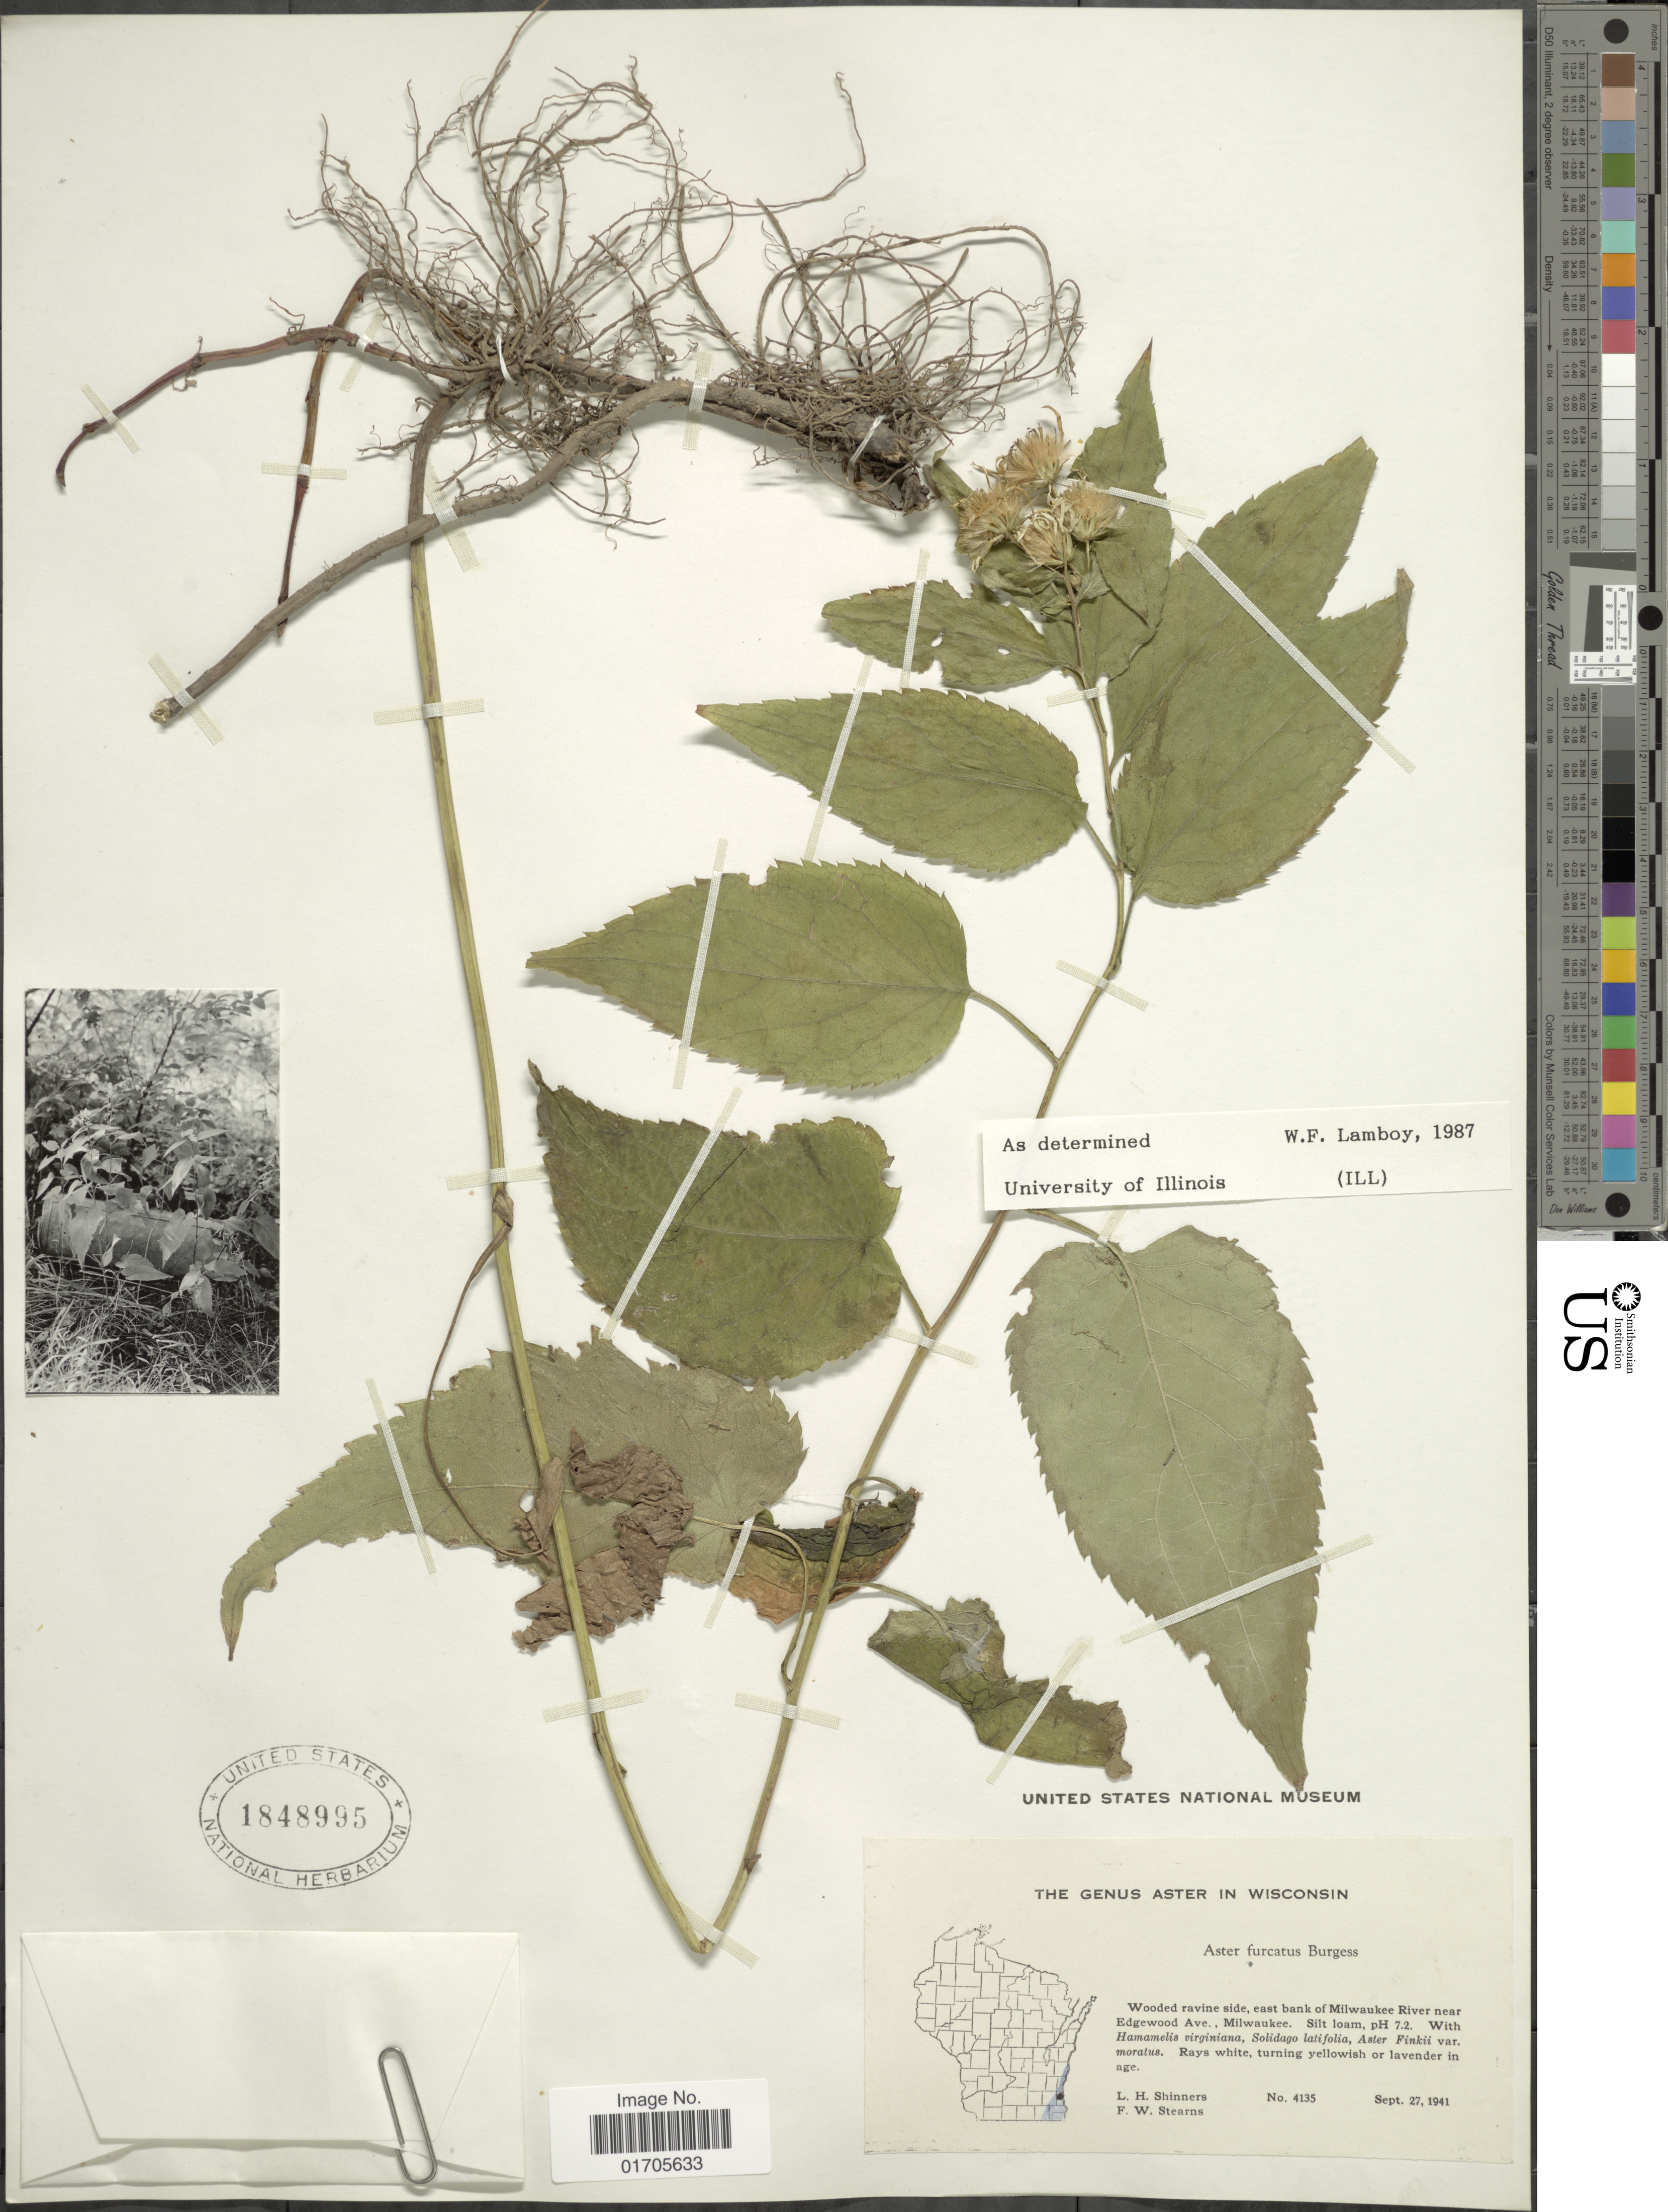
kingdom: Plantae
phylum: Tracheophyta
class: Magnoliopsida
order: Asterales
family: Asteraceae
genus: Eurybia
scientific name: Eurybia furcata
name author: G.L. Nesom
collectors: L. H. Shinners & F. Stearns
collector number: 4135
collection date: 1941-09-27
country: United States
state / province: Wisconsin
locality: Wooded rvine side, east bank of Milwaukee River near Edgewood Ave., Milwaukee.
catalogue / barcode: US 1848995